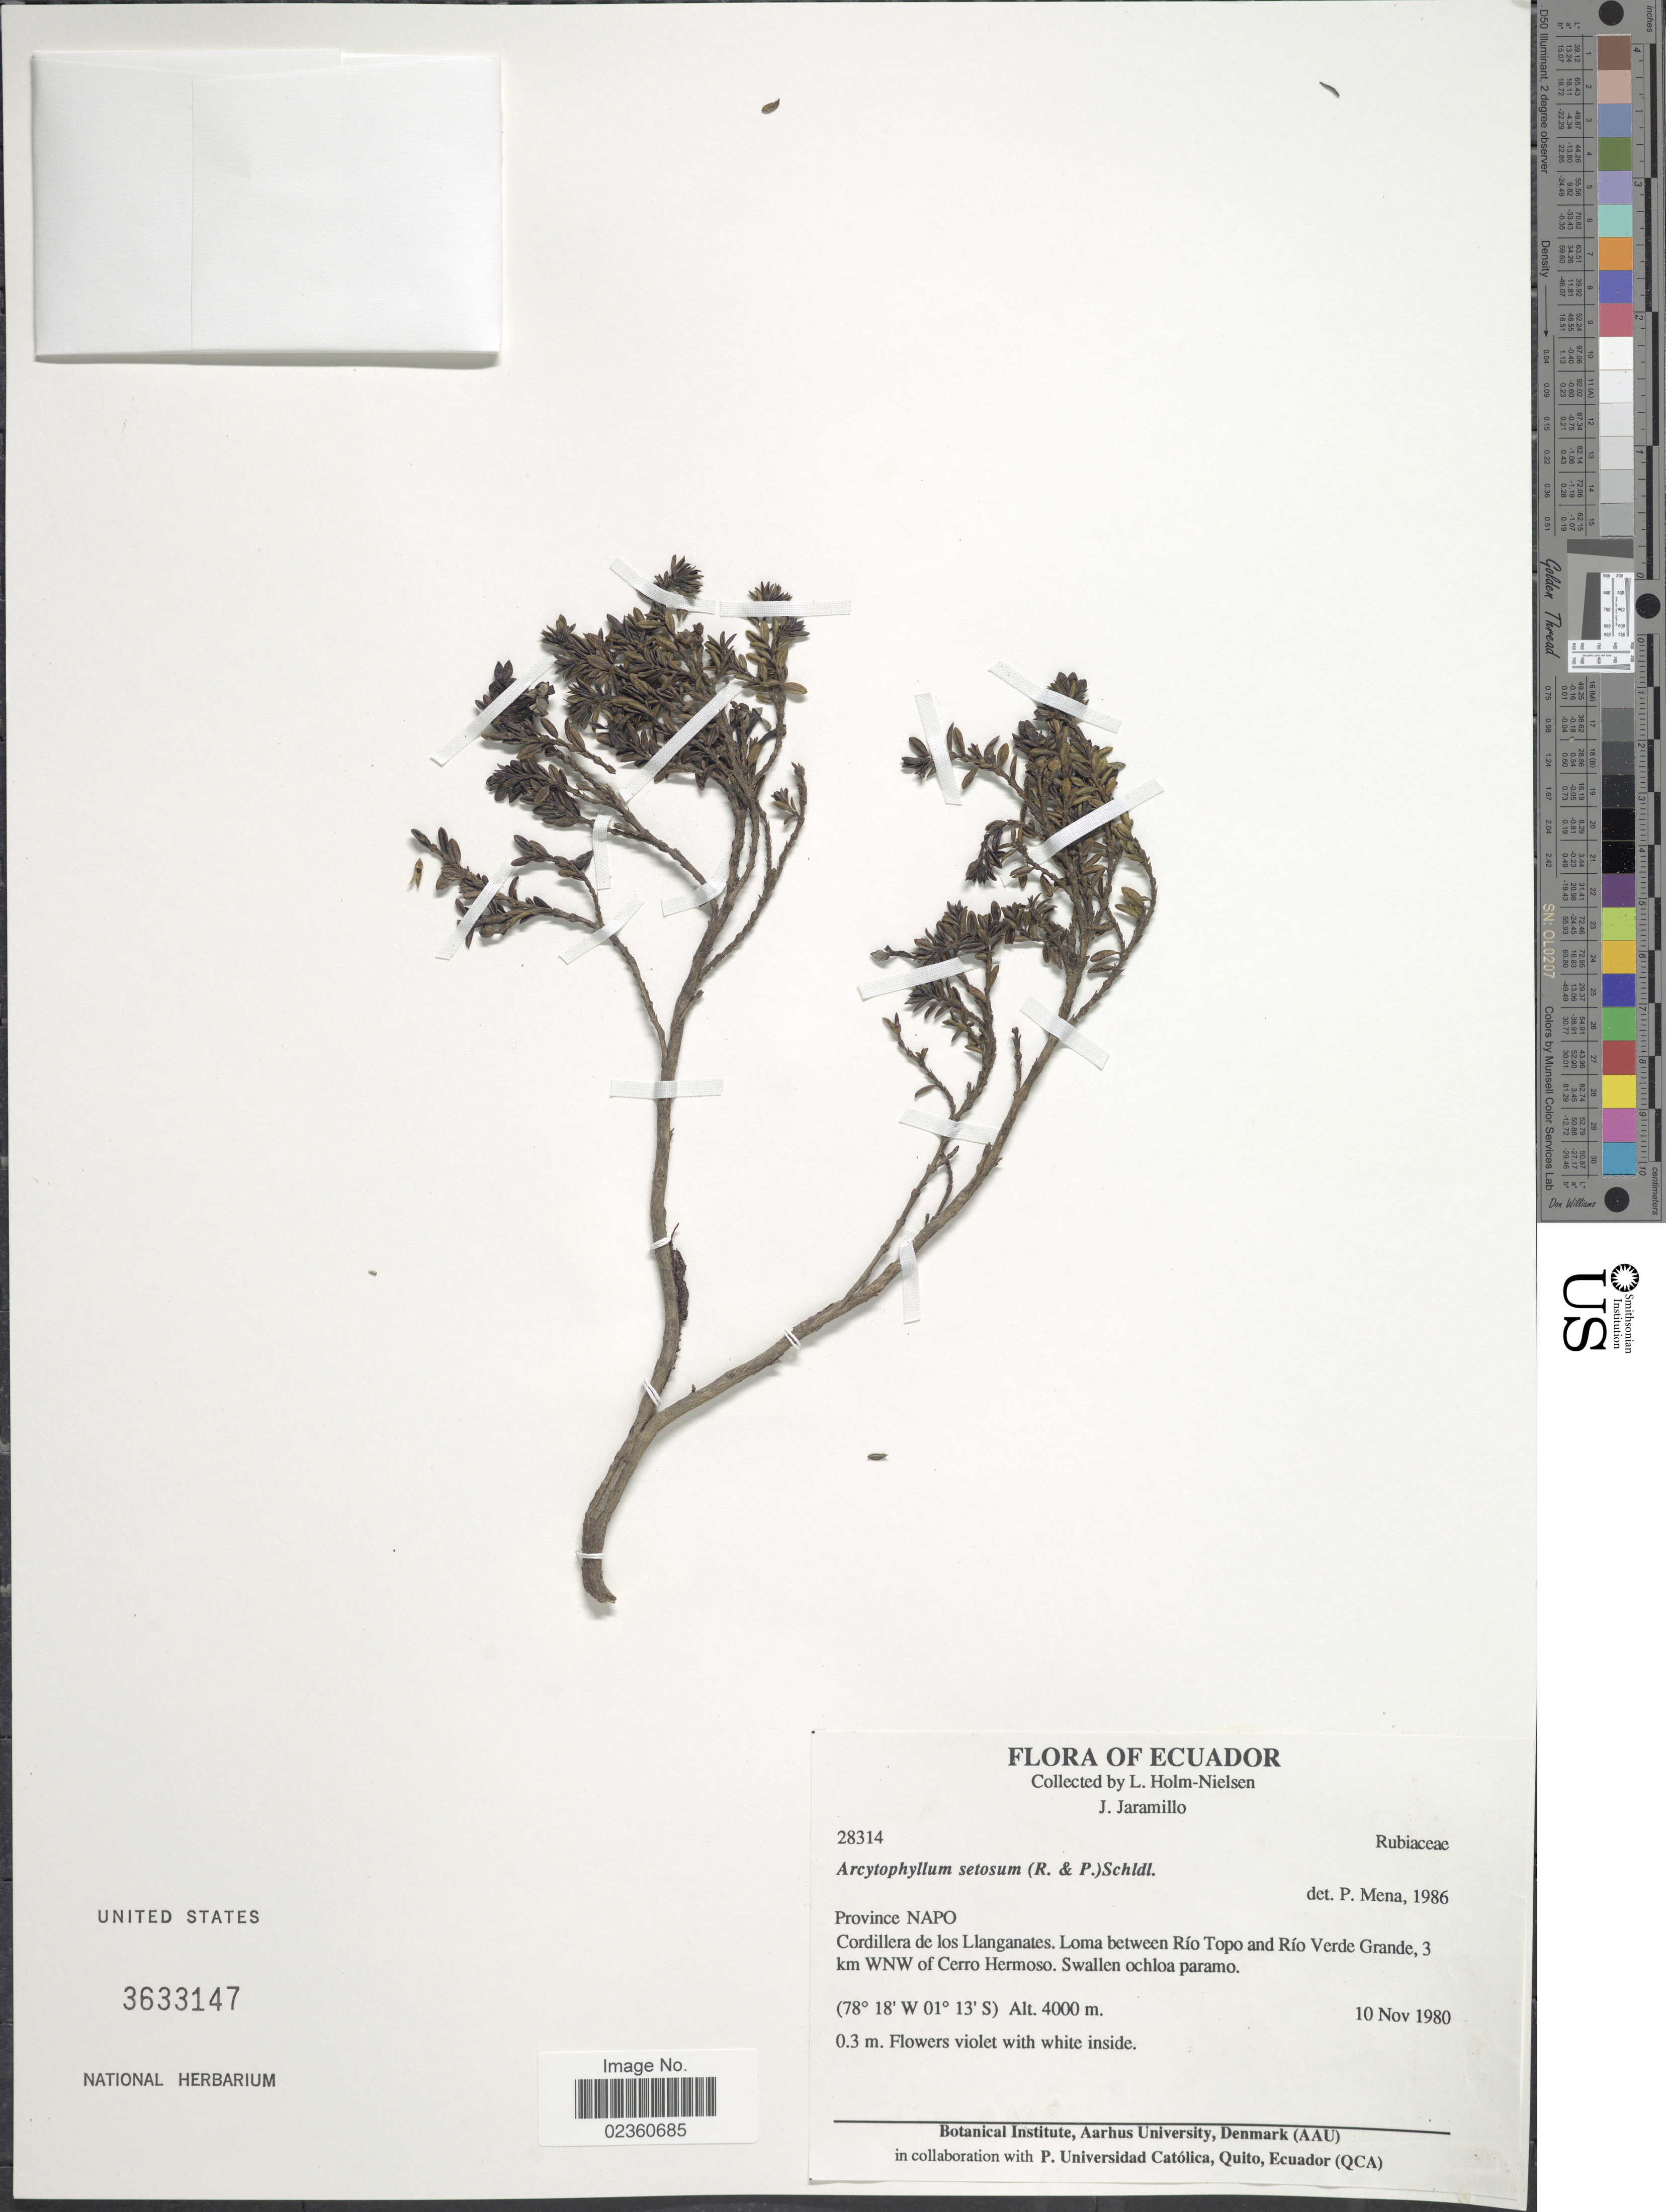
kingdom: Plantae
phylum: Tracheophyta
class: Magnoliopsida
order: Gentianales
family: Rubiaceae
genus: Arcytophyllum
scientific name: Arcytophyllum setosum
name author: (Ruiz & Pav.) Schltdl.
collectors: L. Holm-Nielsen & J. Jaramillo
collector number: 28314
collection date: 1980-11-10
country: Ecuador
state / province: Napo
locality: Cordillera de los Llanganates. Loma between Río Topo and Río Verde Grande, 3 km WNW of Cerro Hermoso. Swallen ochloa paramo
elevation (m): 4000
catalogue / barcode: US 3633147